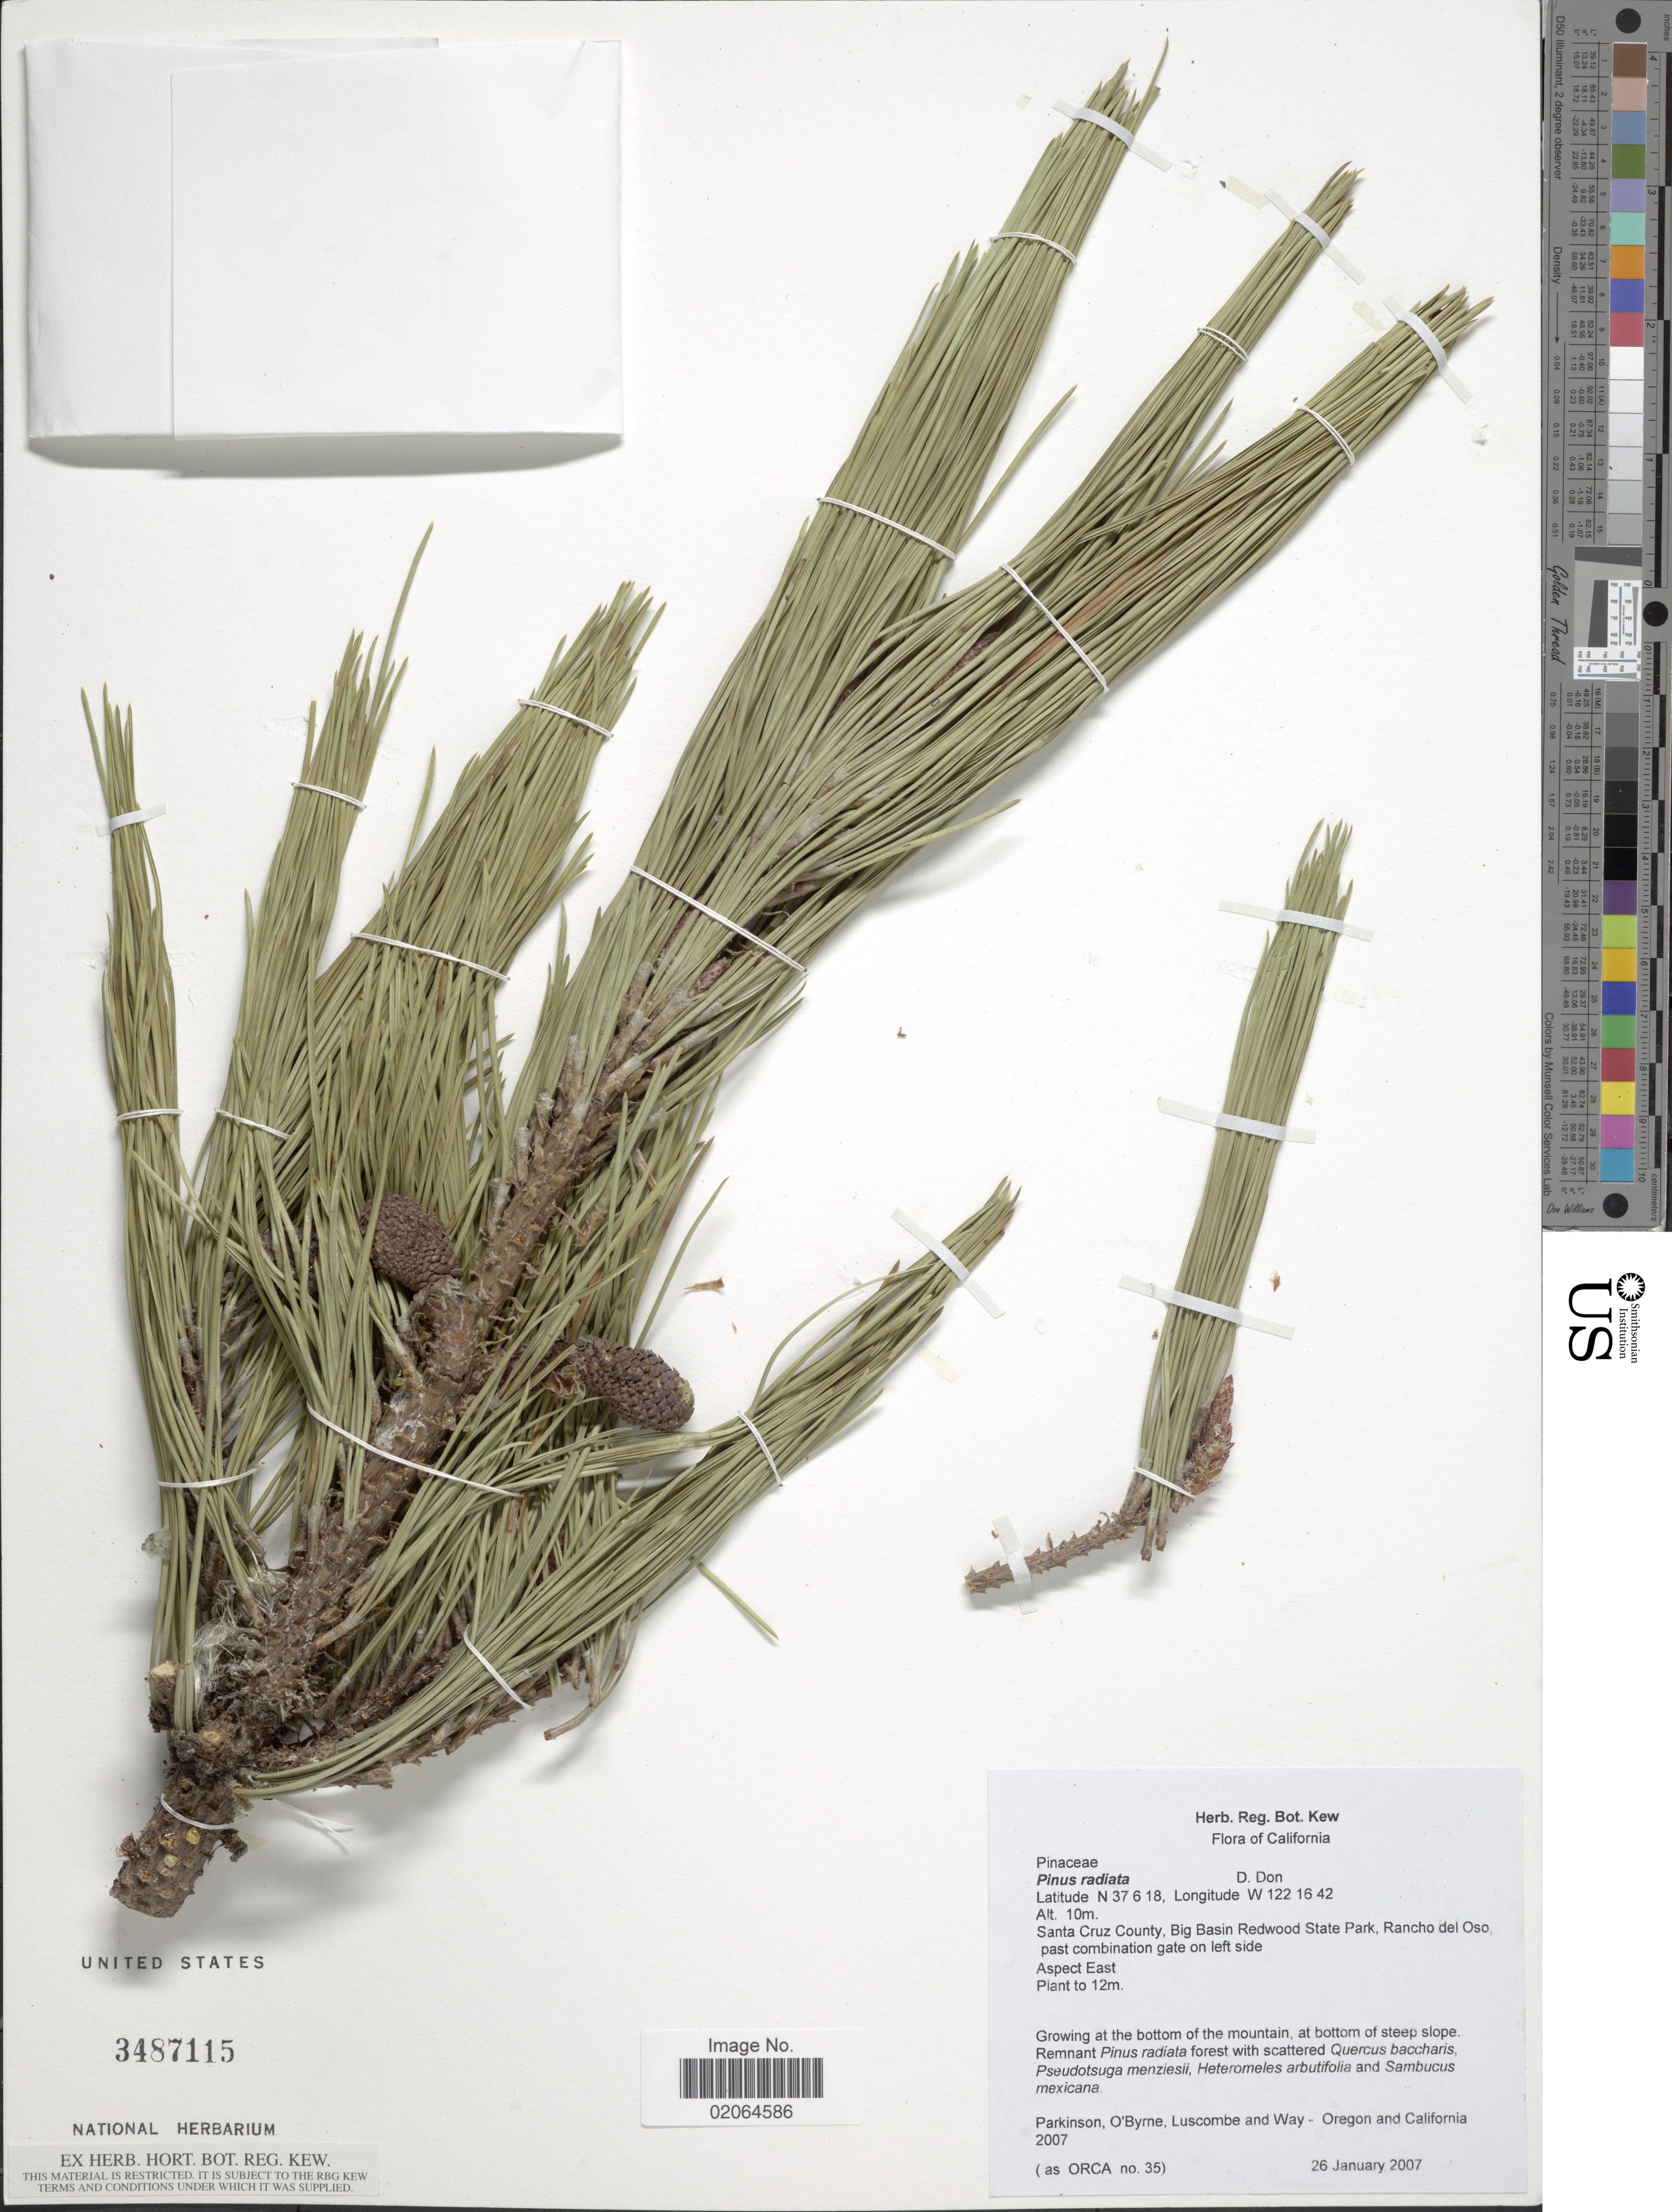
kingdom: Plantae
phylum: Tracheophyta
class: Pinopsida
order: Pinales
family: Pinaceae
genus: Pinus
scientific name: Pinus radiata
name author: D. Don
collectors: Parkinson, --, O'Byrne, Luscombe & -. Way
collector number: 2007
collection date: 2007-01-26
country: United States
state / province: California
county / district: Santa Cruz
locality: Santa Cruz County, Big Basin Redwood State Park, rancho del Oso. past combination gate on Left side.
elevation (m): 10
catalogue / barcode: US 3487115